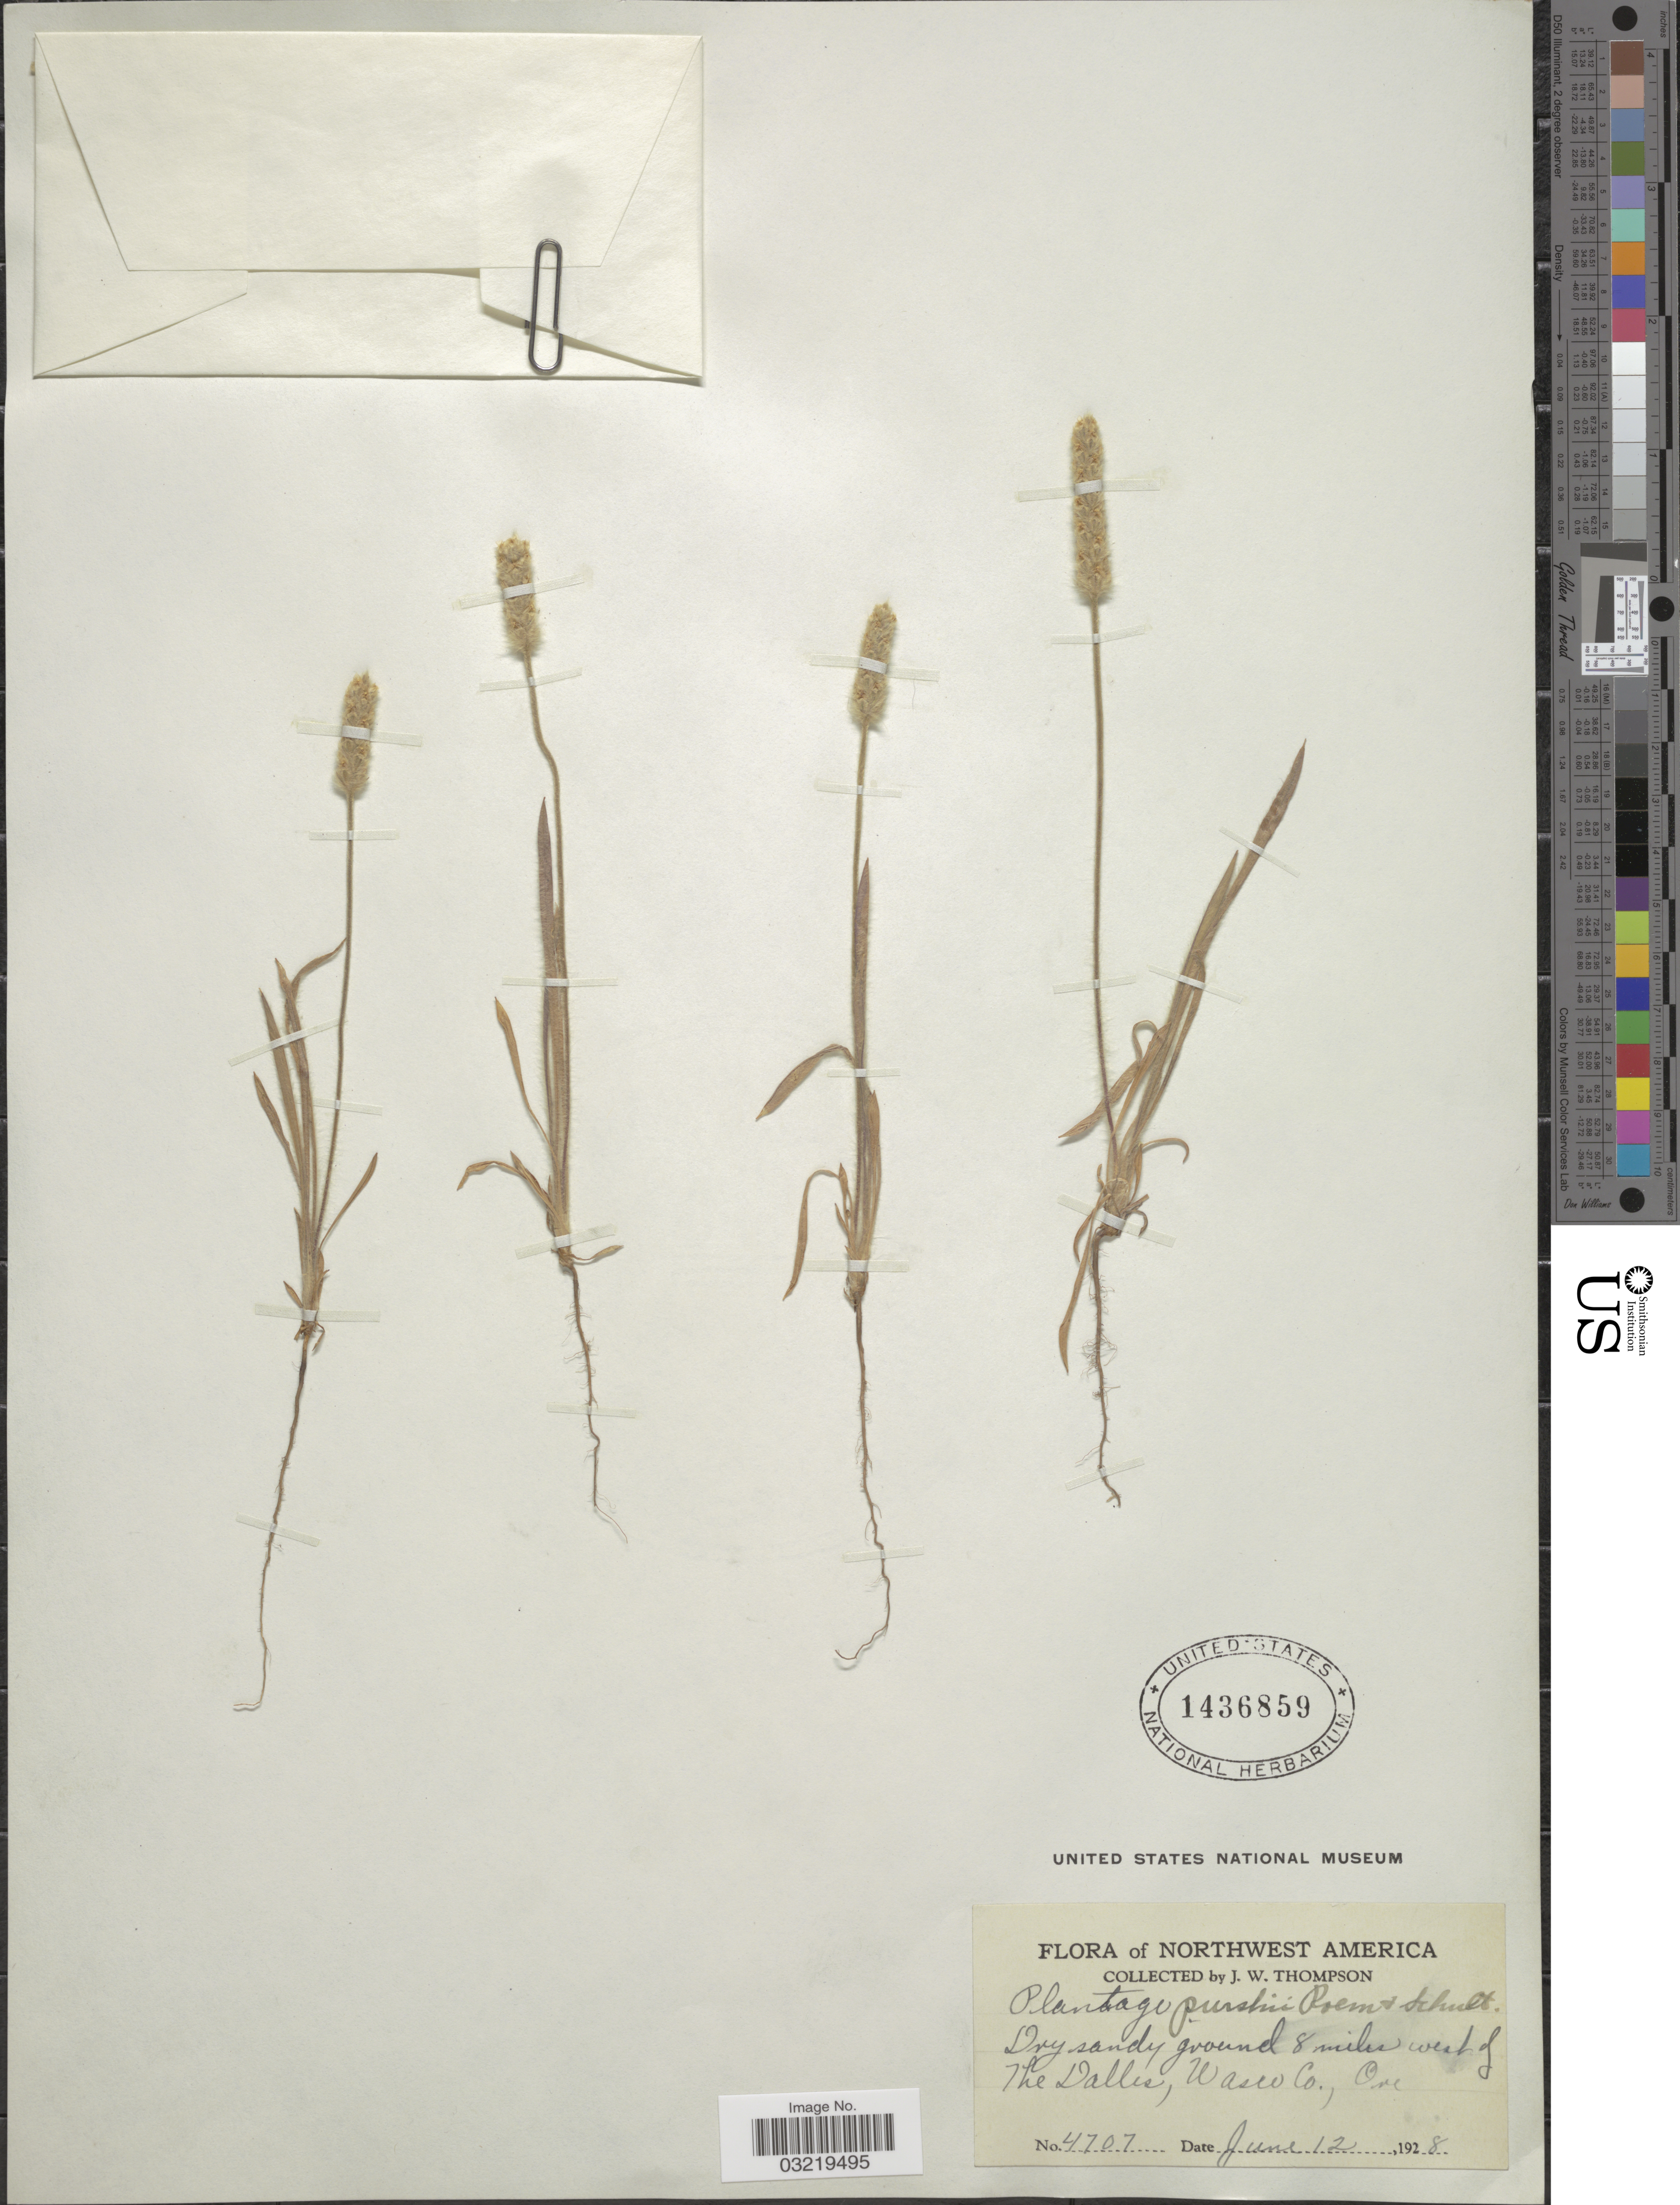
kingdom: Plantae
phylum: Tracheophyta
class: Magnoliopsida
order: Lamiales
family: Plantaginaceae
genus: Plantago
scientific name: Plantago patagonica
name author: Jacq.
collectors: J. W. Thompson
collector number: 4707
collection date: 1928-06-12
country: United States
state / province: Oregon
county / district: Wasco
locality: Northwest America. Dry sandy ground 8 miles west of The Dalles, Wasco Co.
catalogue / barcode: US 1436859